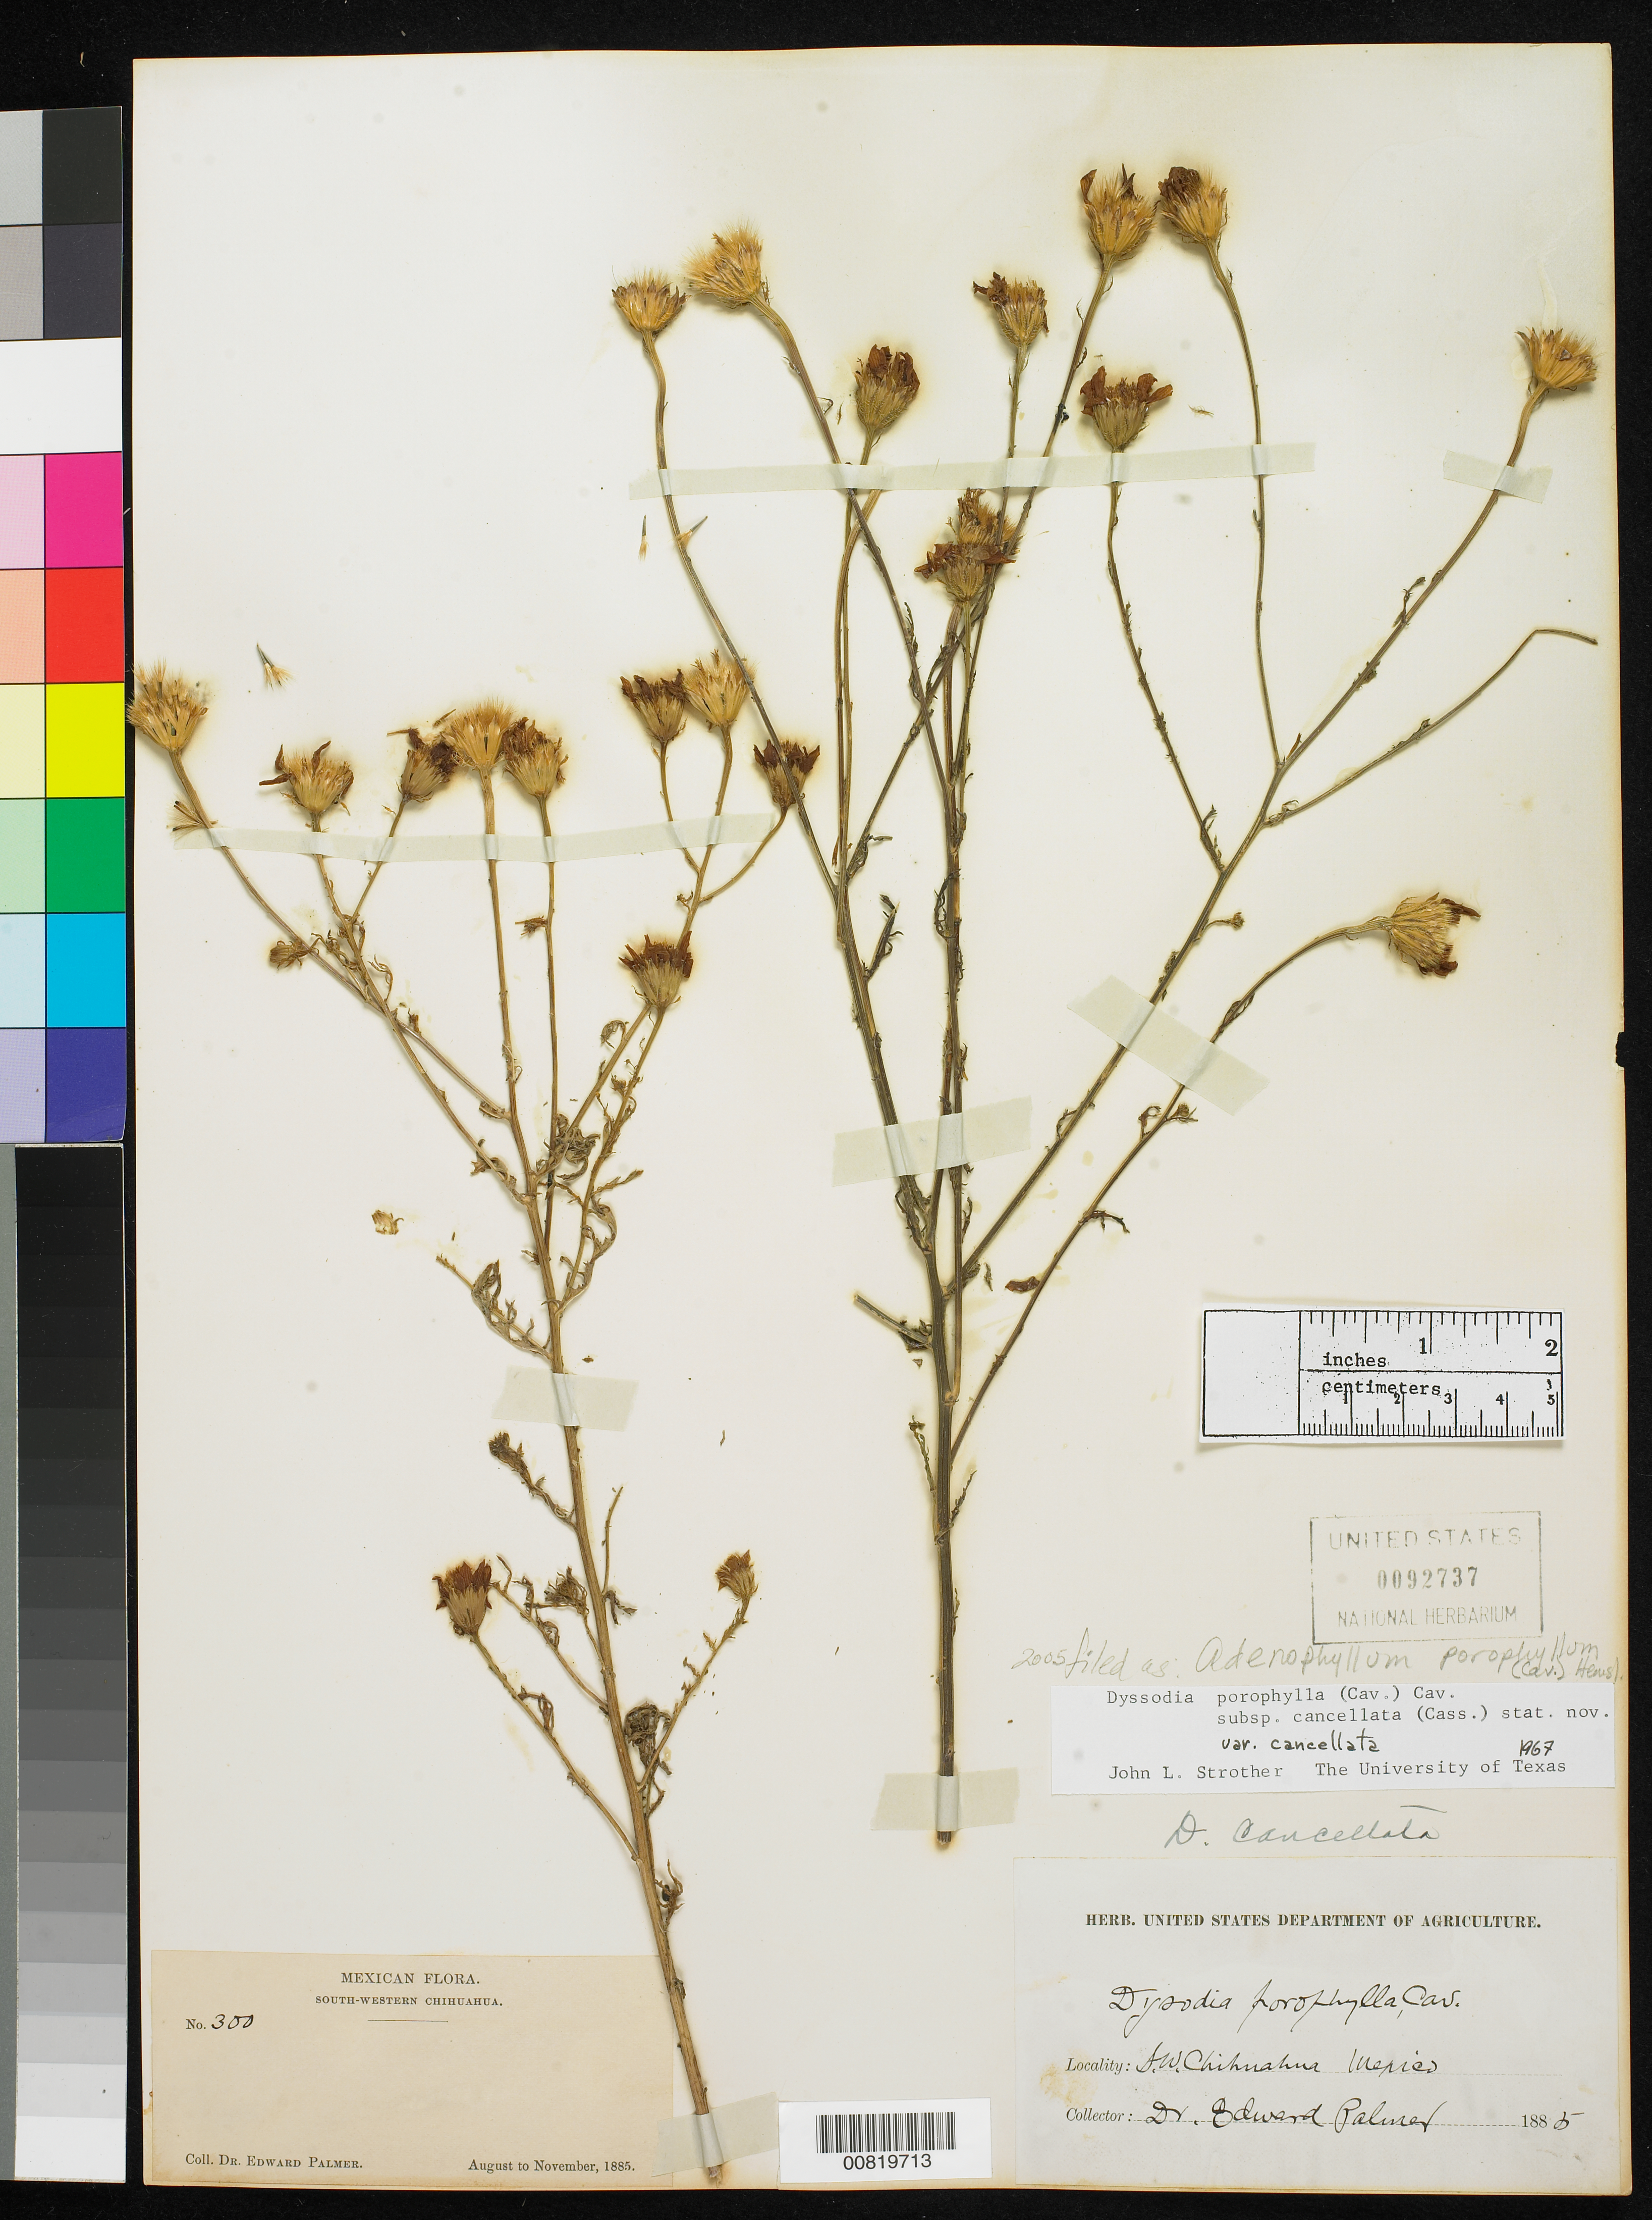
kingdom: Plantae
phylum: Tracheophyta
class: Magnoliopsida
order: Asterales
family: Asteraceae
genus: Adenophyllum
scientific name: Adenophyllum porophyllum var. cancellatum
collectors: E. Palmer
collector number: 300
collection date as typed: Aug 1885 to -- Nov 1885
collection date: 1885-08/1885-11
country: Mexico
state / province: Chihuahua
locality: South-Western Chihuahua.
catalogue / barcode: US 92737